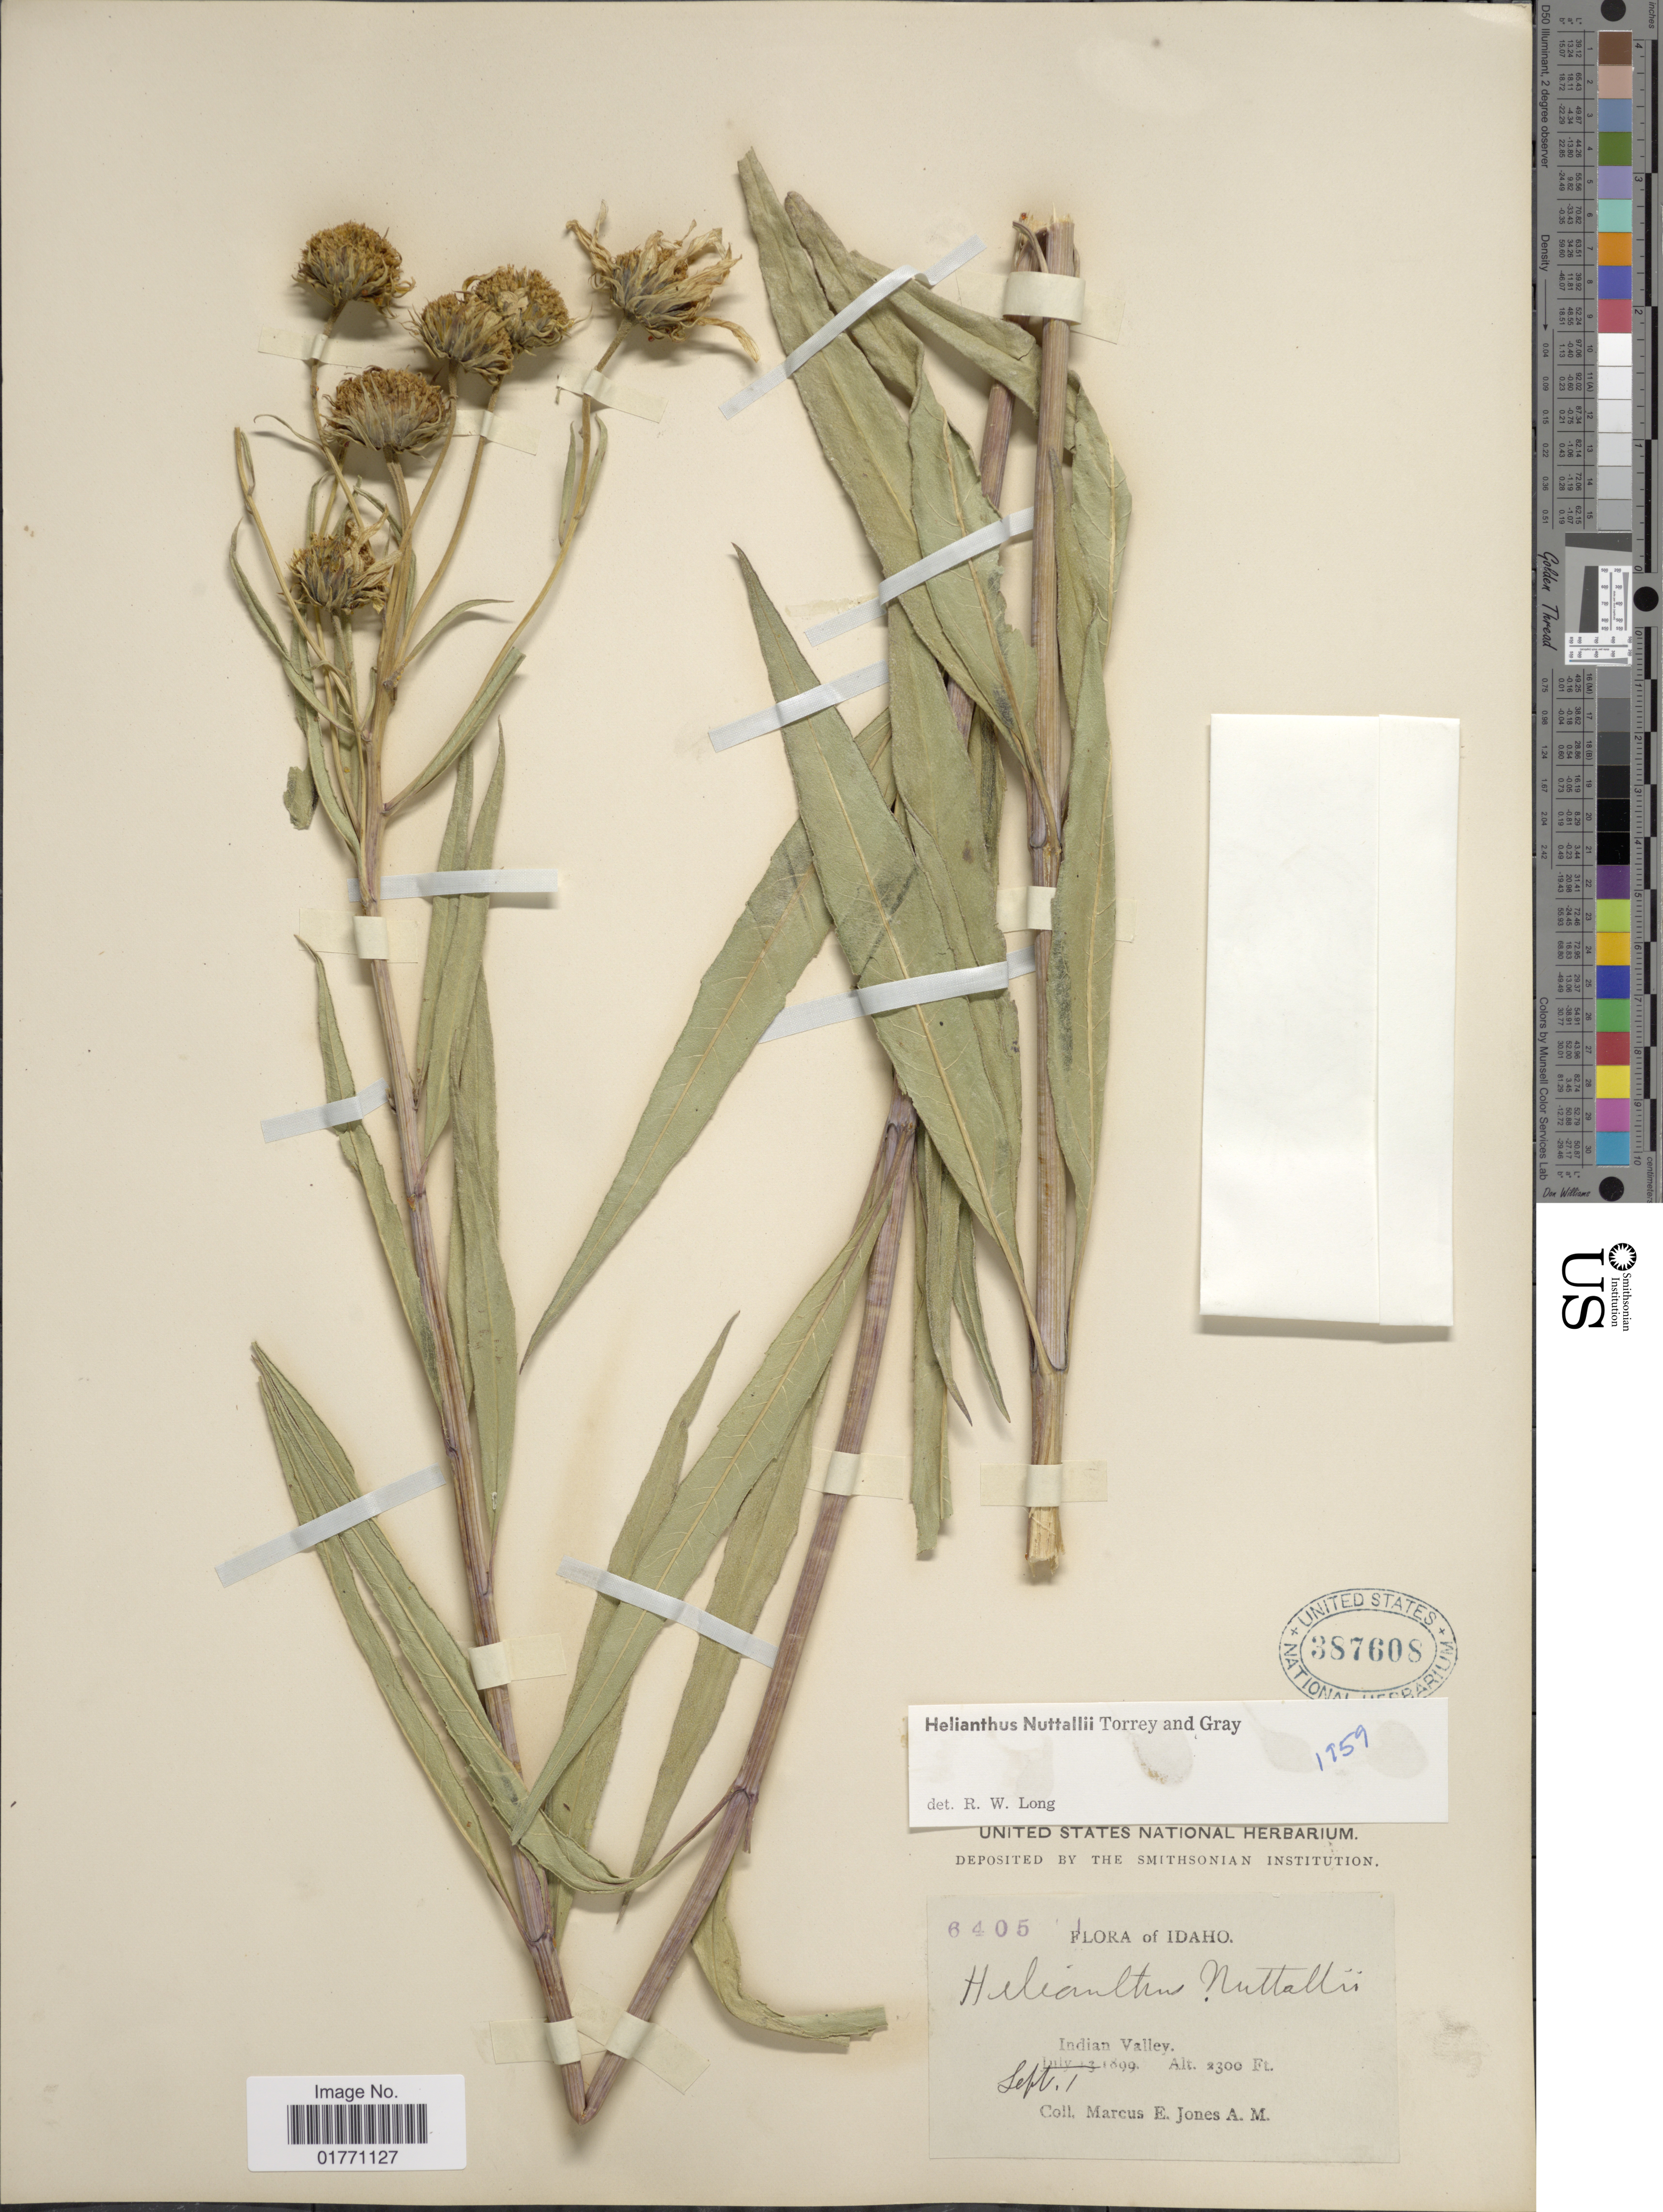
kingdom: Plantae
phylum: Tracheophyta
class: Magnoliopsida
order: Asterales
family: Asteraceae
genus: Helianthus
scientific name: Helianthus nuttallii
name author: Torr. & A. Gray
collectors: M. E. Jones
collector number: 6405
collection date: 1899-09-01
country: United States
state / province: Idaho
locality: Indian Valley.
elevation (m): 701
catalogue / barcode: US 387608